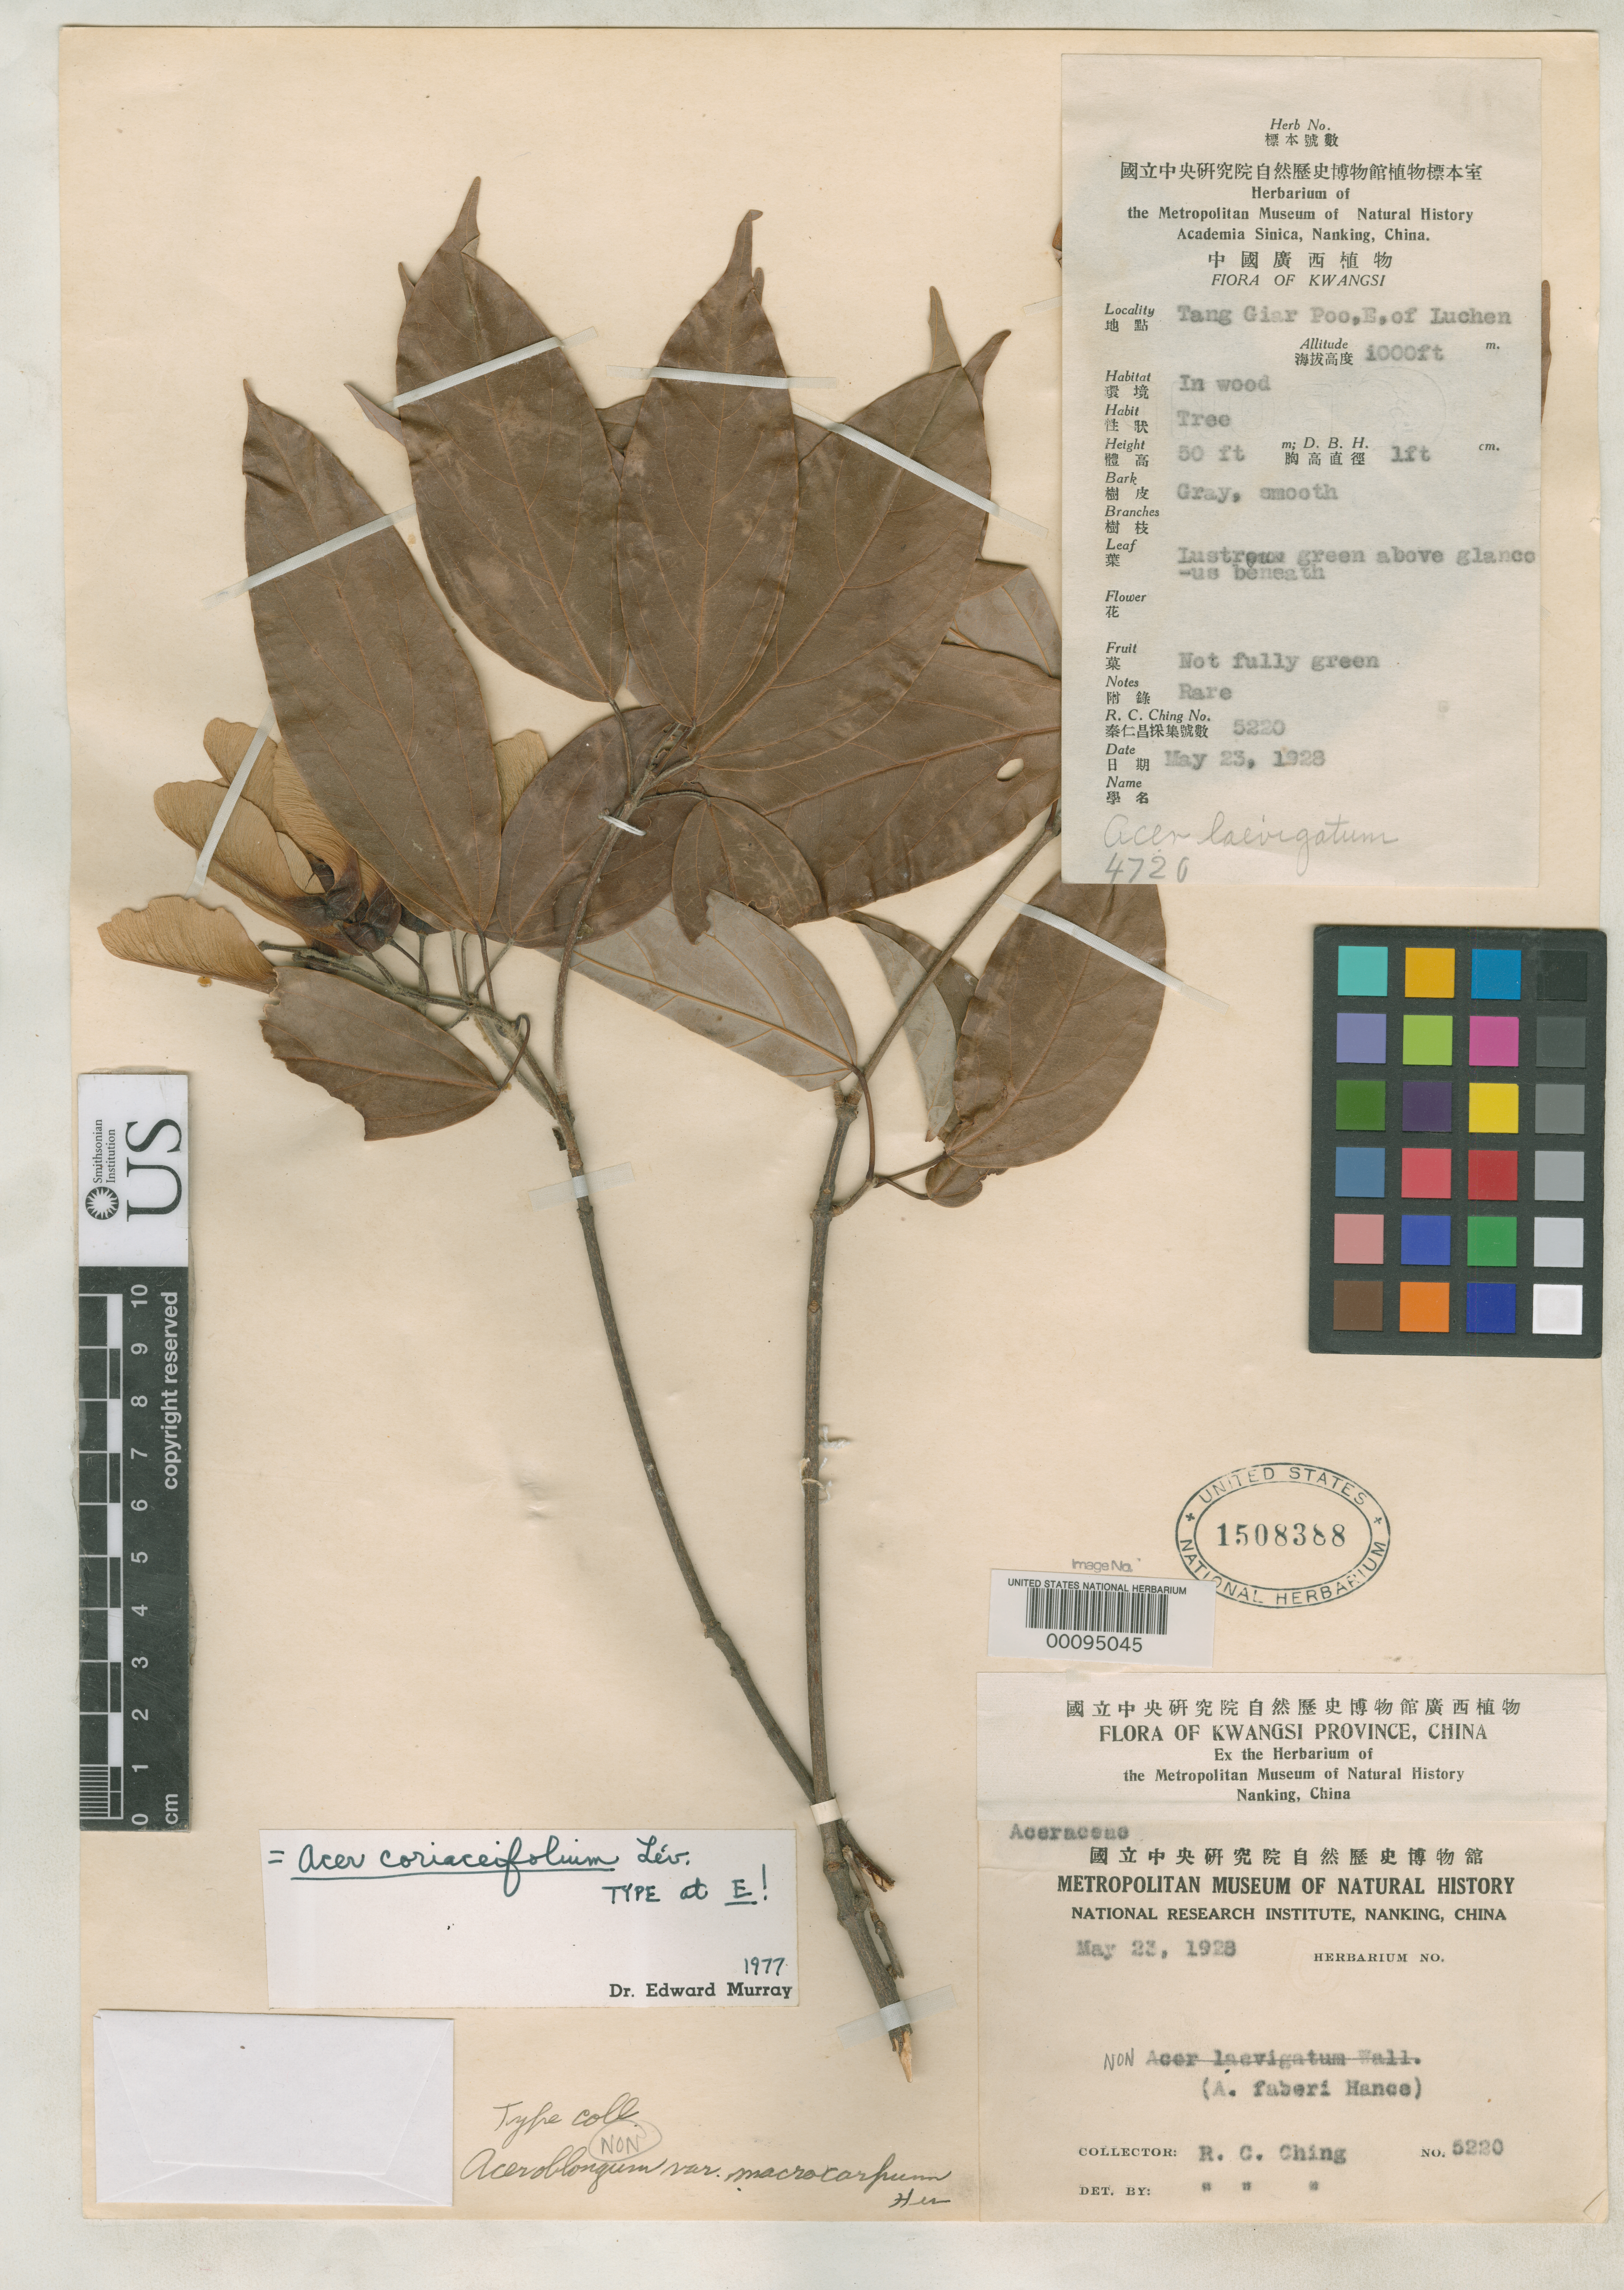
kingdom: Plantae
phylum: Tracheophyta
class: Magnoliopsida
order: Sapindales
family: Sapindaceae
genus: Acer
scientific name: Acer oblongum var. macrocarpum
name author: Hu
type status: Isotype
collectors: R. C. Ching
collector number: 5220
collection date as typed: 23 May 1928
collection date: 1928-05-23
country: China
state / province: Guangxi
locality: Luchen Hsien, Tang-chia-fu.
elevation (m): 300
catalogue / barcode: US 1508388